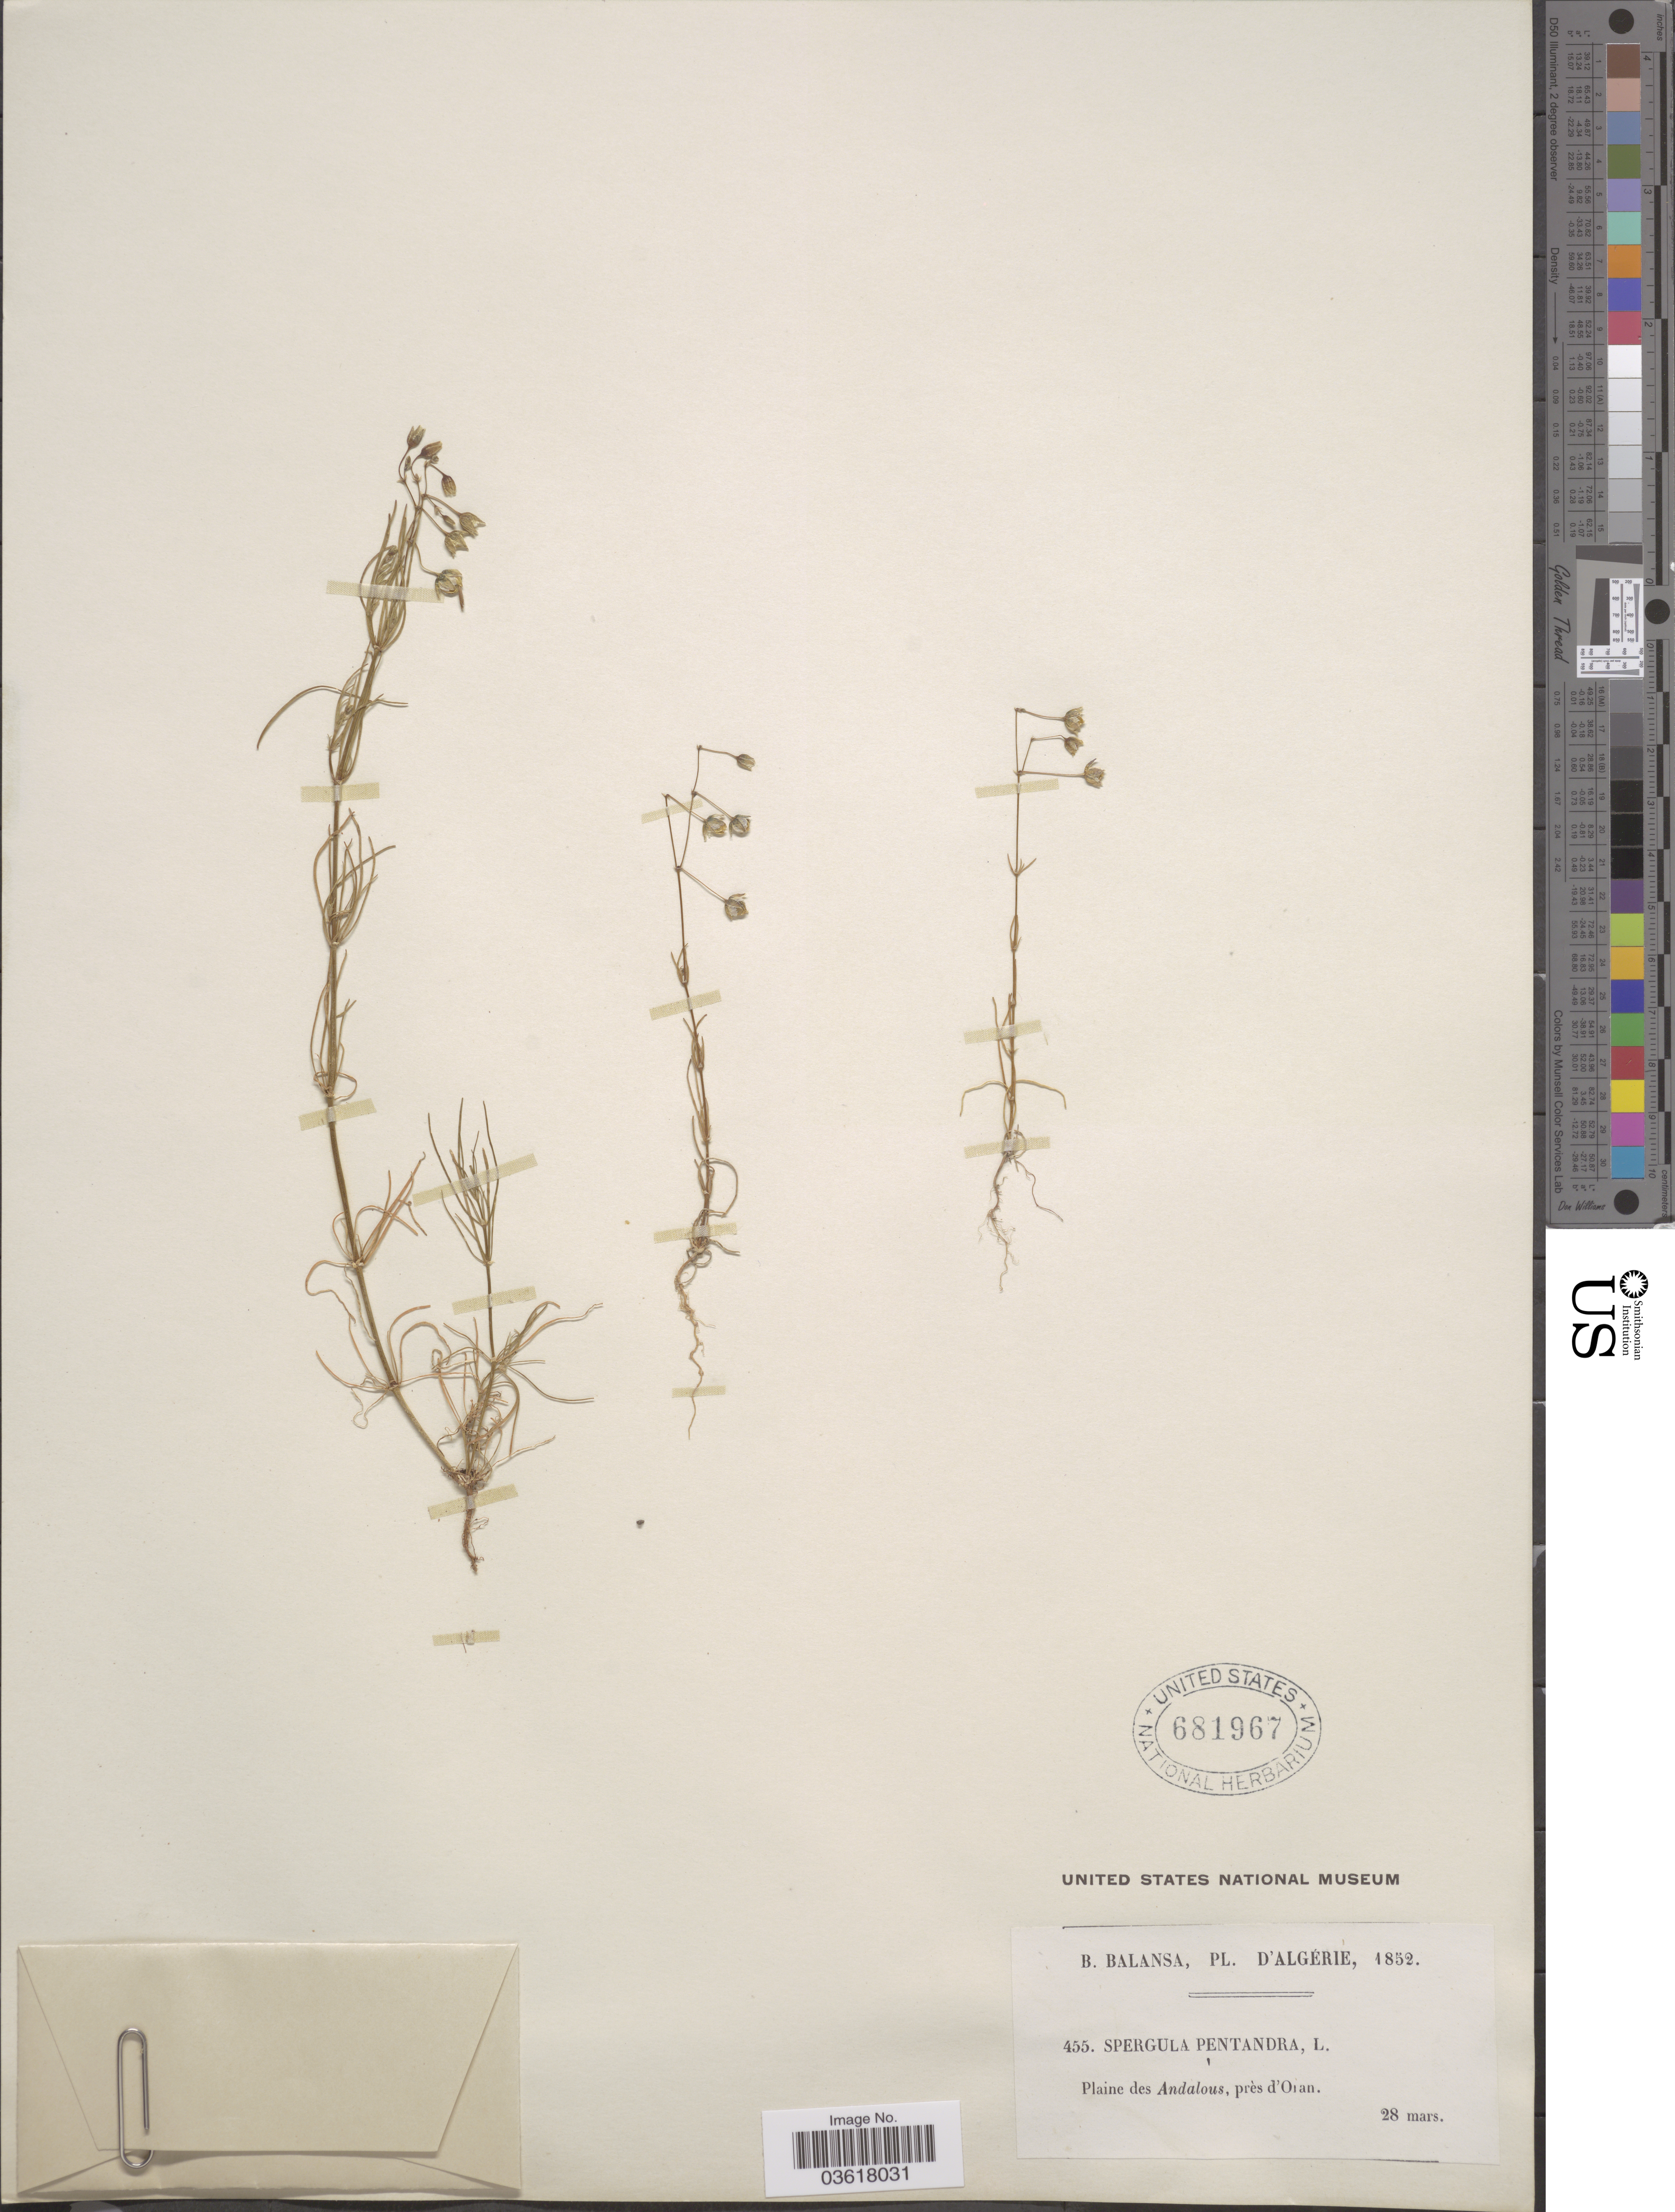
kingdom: Plantae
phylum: Tracheophyta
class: Magnoliopsida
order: Caryophyllales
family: Caryophyllaceae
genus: Spergula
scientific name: Spergula pentandra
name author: L.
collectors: B. Balansa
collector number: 455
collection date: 1852-03-28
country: Algeria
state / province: Oran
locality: Plaine des Andalous, près d'Oran.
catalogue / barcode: US 681967